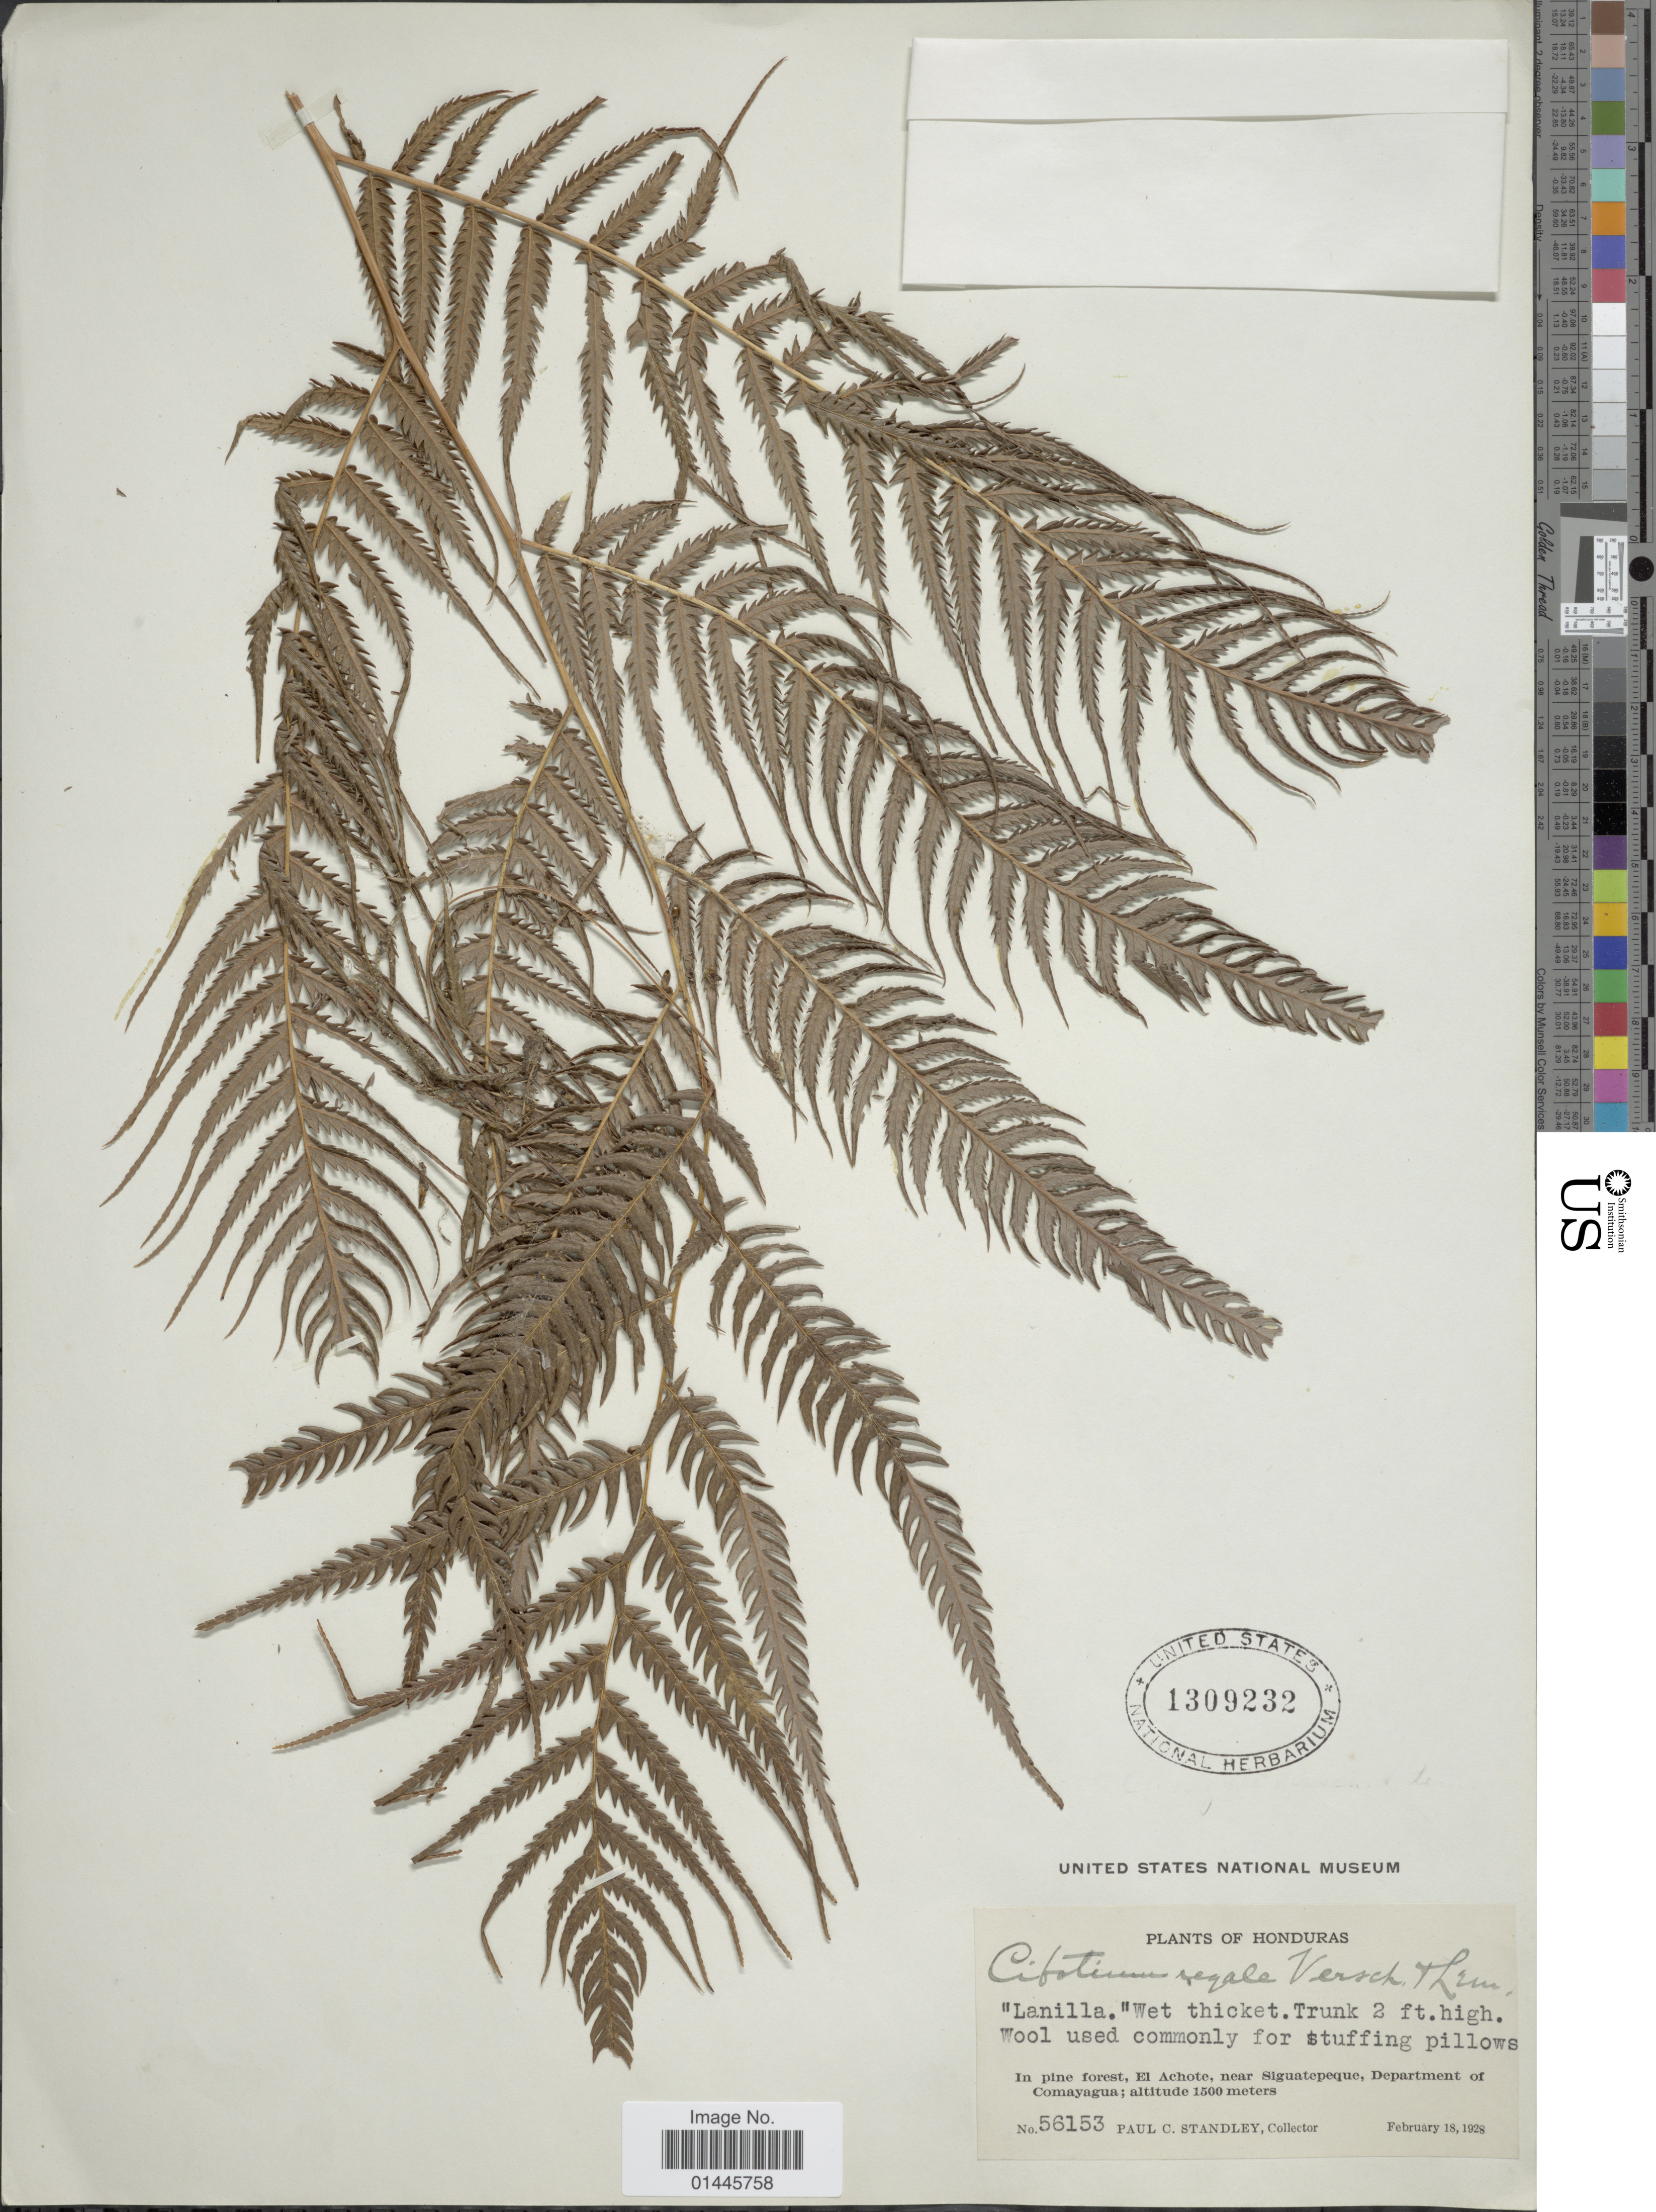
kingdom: Plantae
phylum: Tracheophyta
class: Polypodiopsida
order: Cyatheales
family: Cibotiaceae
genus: Cibotium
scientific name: Cibotium regale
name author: Verschaff. & Lem.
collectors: P. C. Standley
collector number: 56153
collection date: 1928-02-18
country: Honduras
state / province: Comayagua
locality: In pine forest, El Achote, near Siguatepeque.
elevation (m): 1500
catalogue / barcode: US 1309232